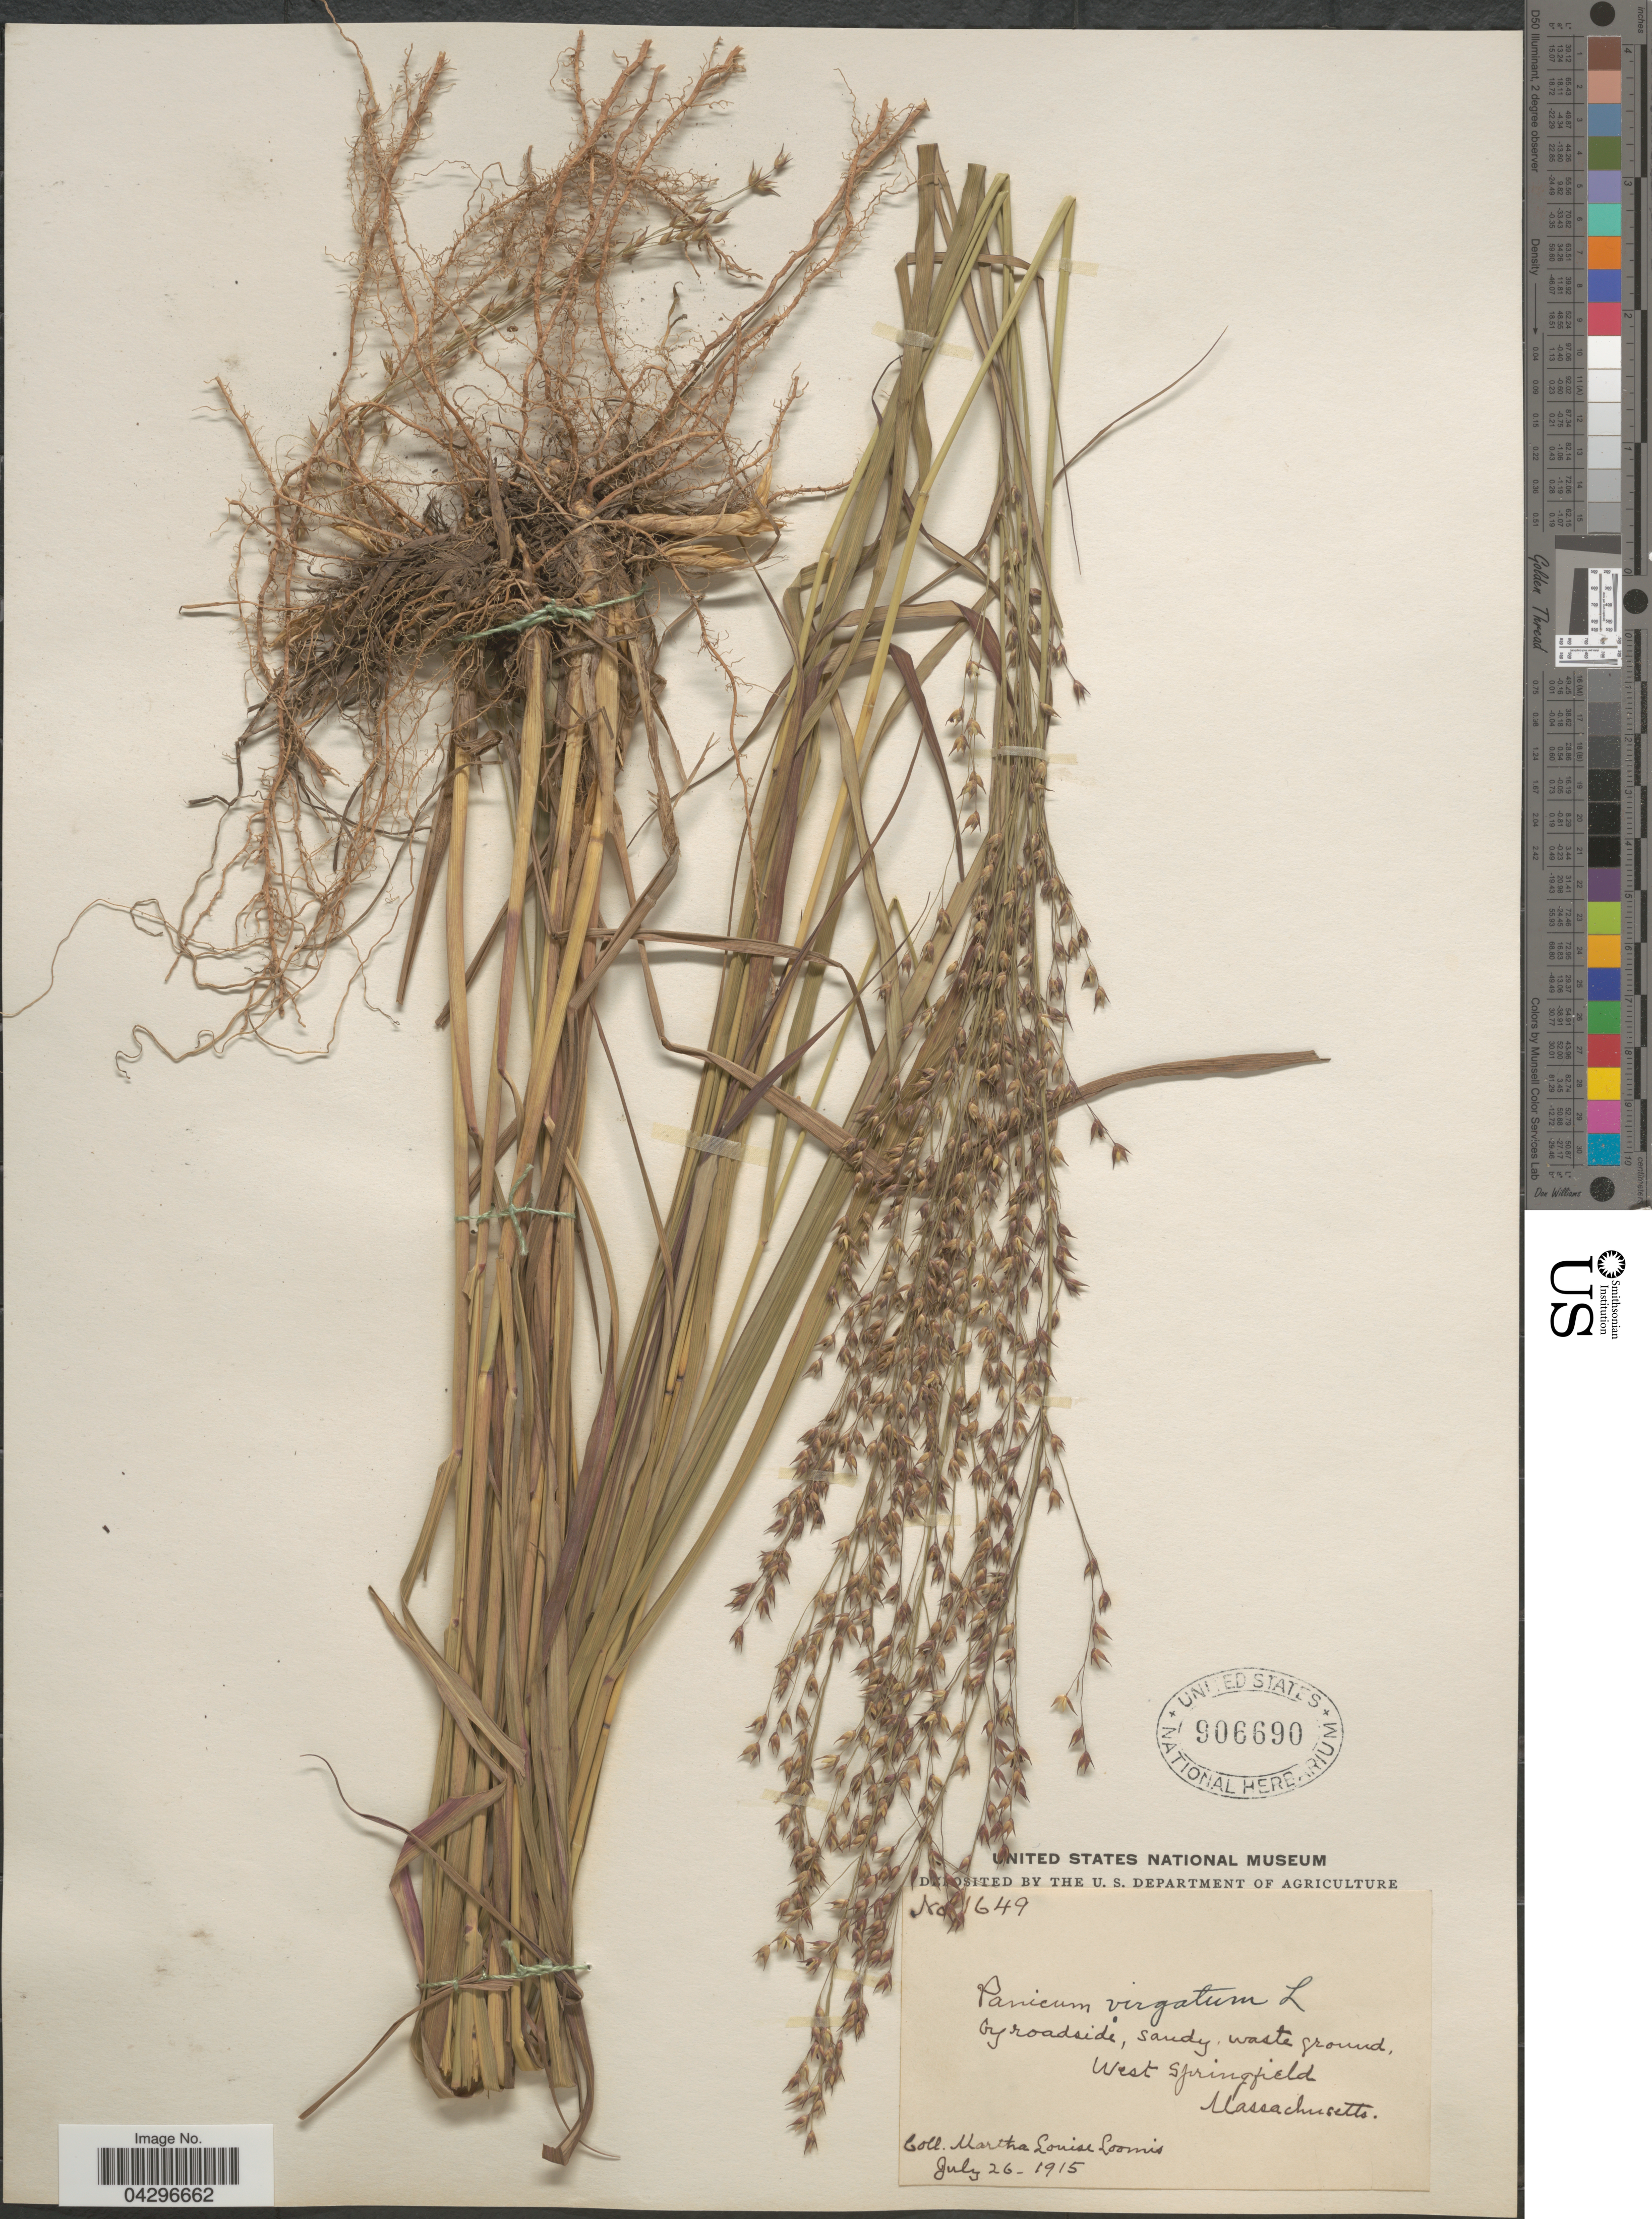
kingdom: Plantae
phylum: Tracheophyta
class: Liliopsida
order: Poales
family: Poaceae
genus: Panicum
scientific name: Panicum virgatum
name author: L.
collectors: M. L. Loomis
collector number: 1649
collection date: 1915-07-26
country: United States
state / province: Massachusetts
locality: West Springfield.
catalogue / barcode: US 906690